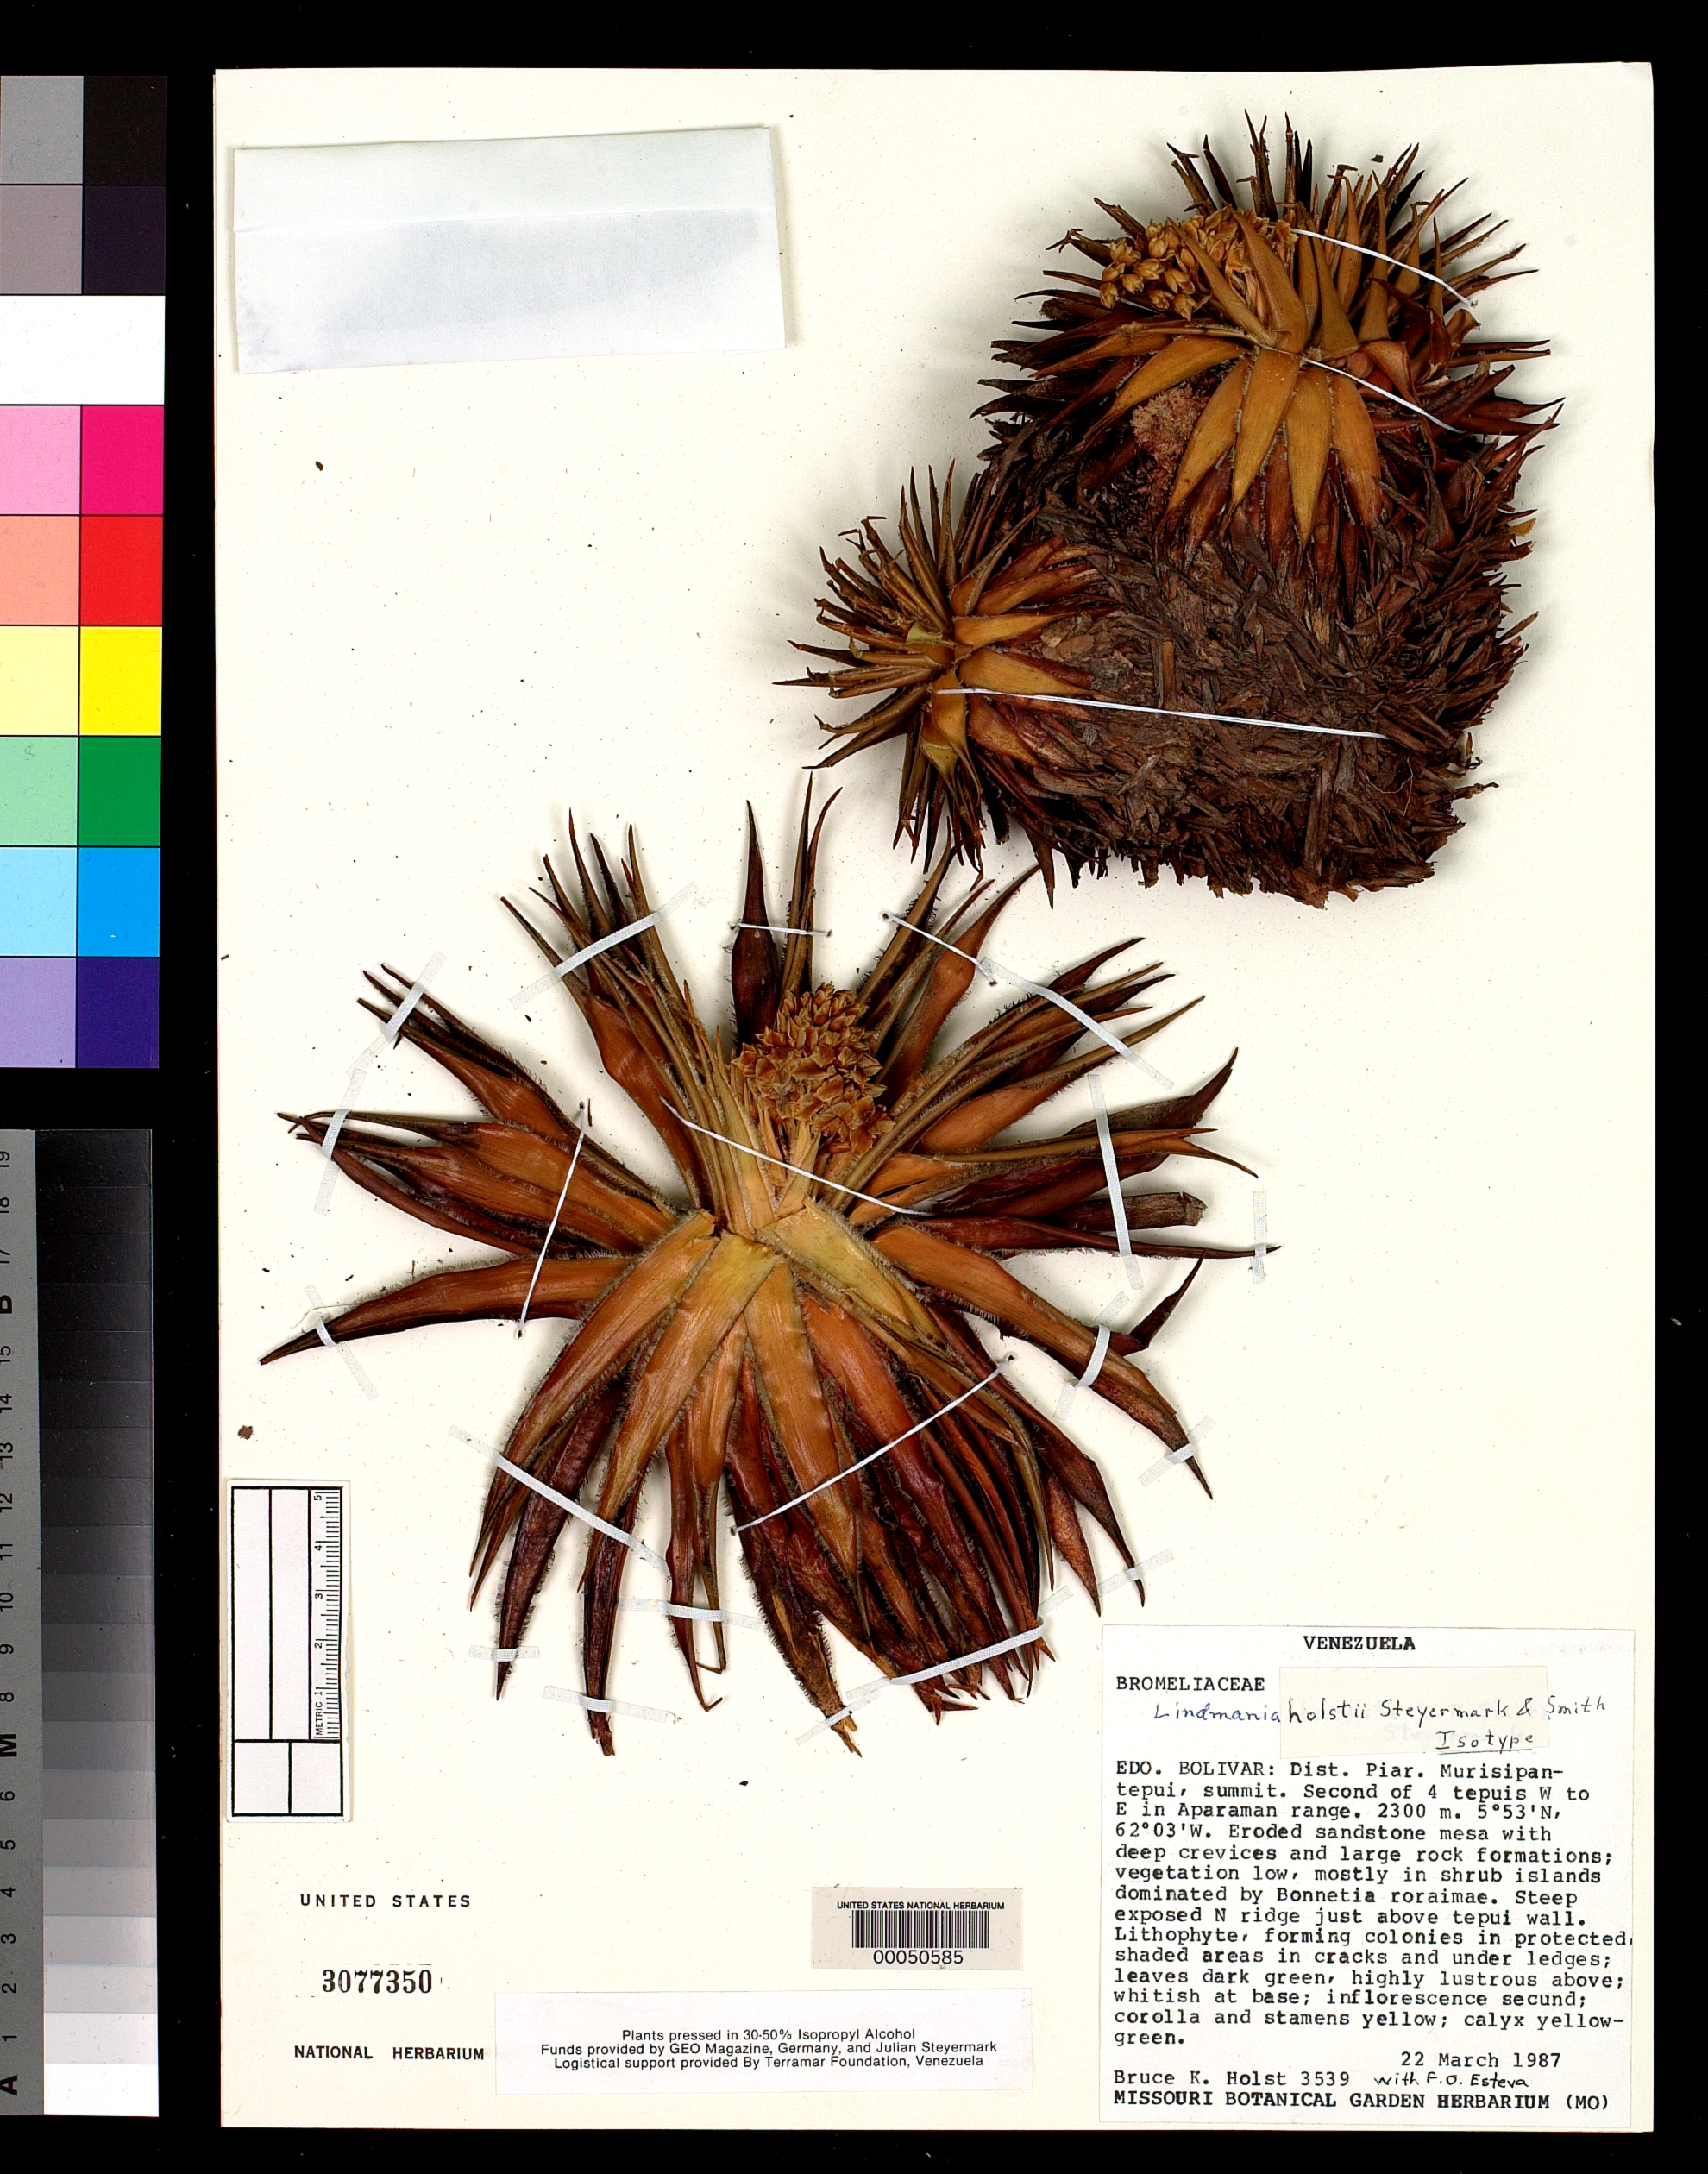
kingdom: Plantae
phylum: Tracheophyta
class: Liliopsida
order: Poales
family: Bromeliaceae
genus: Lindmania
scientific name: Lindmania holstii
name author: Steyerm. & L.B. Sm.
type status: Isosyntype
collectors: B. Holst & F. Esteva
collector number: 3539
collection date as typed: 22 Mar 1987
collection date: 1987-03-22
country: Venezuela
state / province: Bolivar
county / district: Piar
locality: Murisipan-Tepui, summit, W to E in Aparaman Range.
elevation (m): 2300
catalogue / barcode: US 3077350